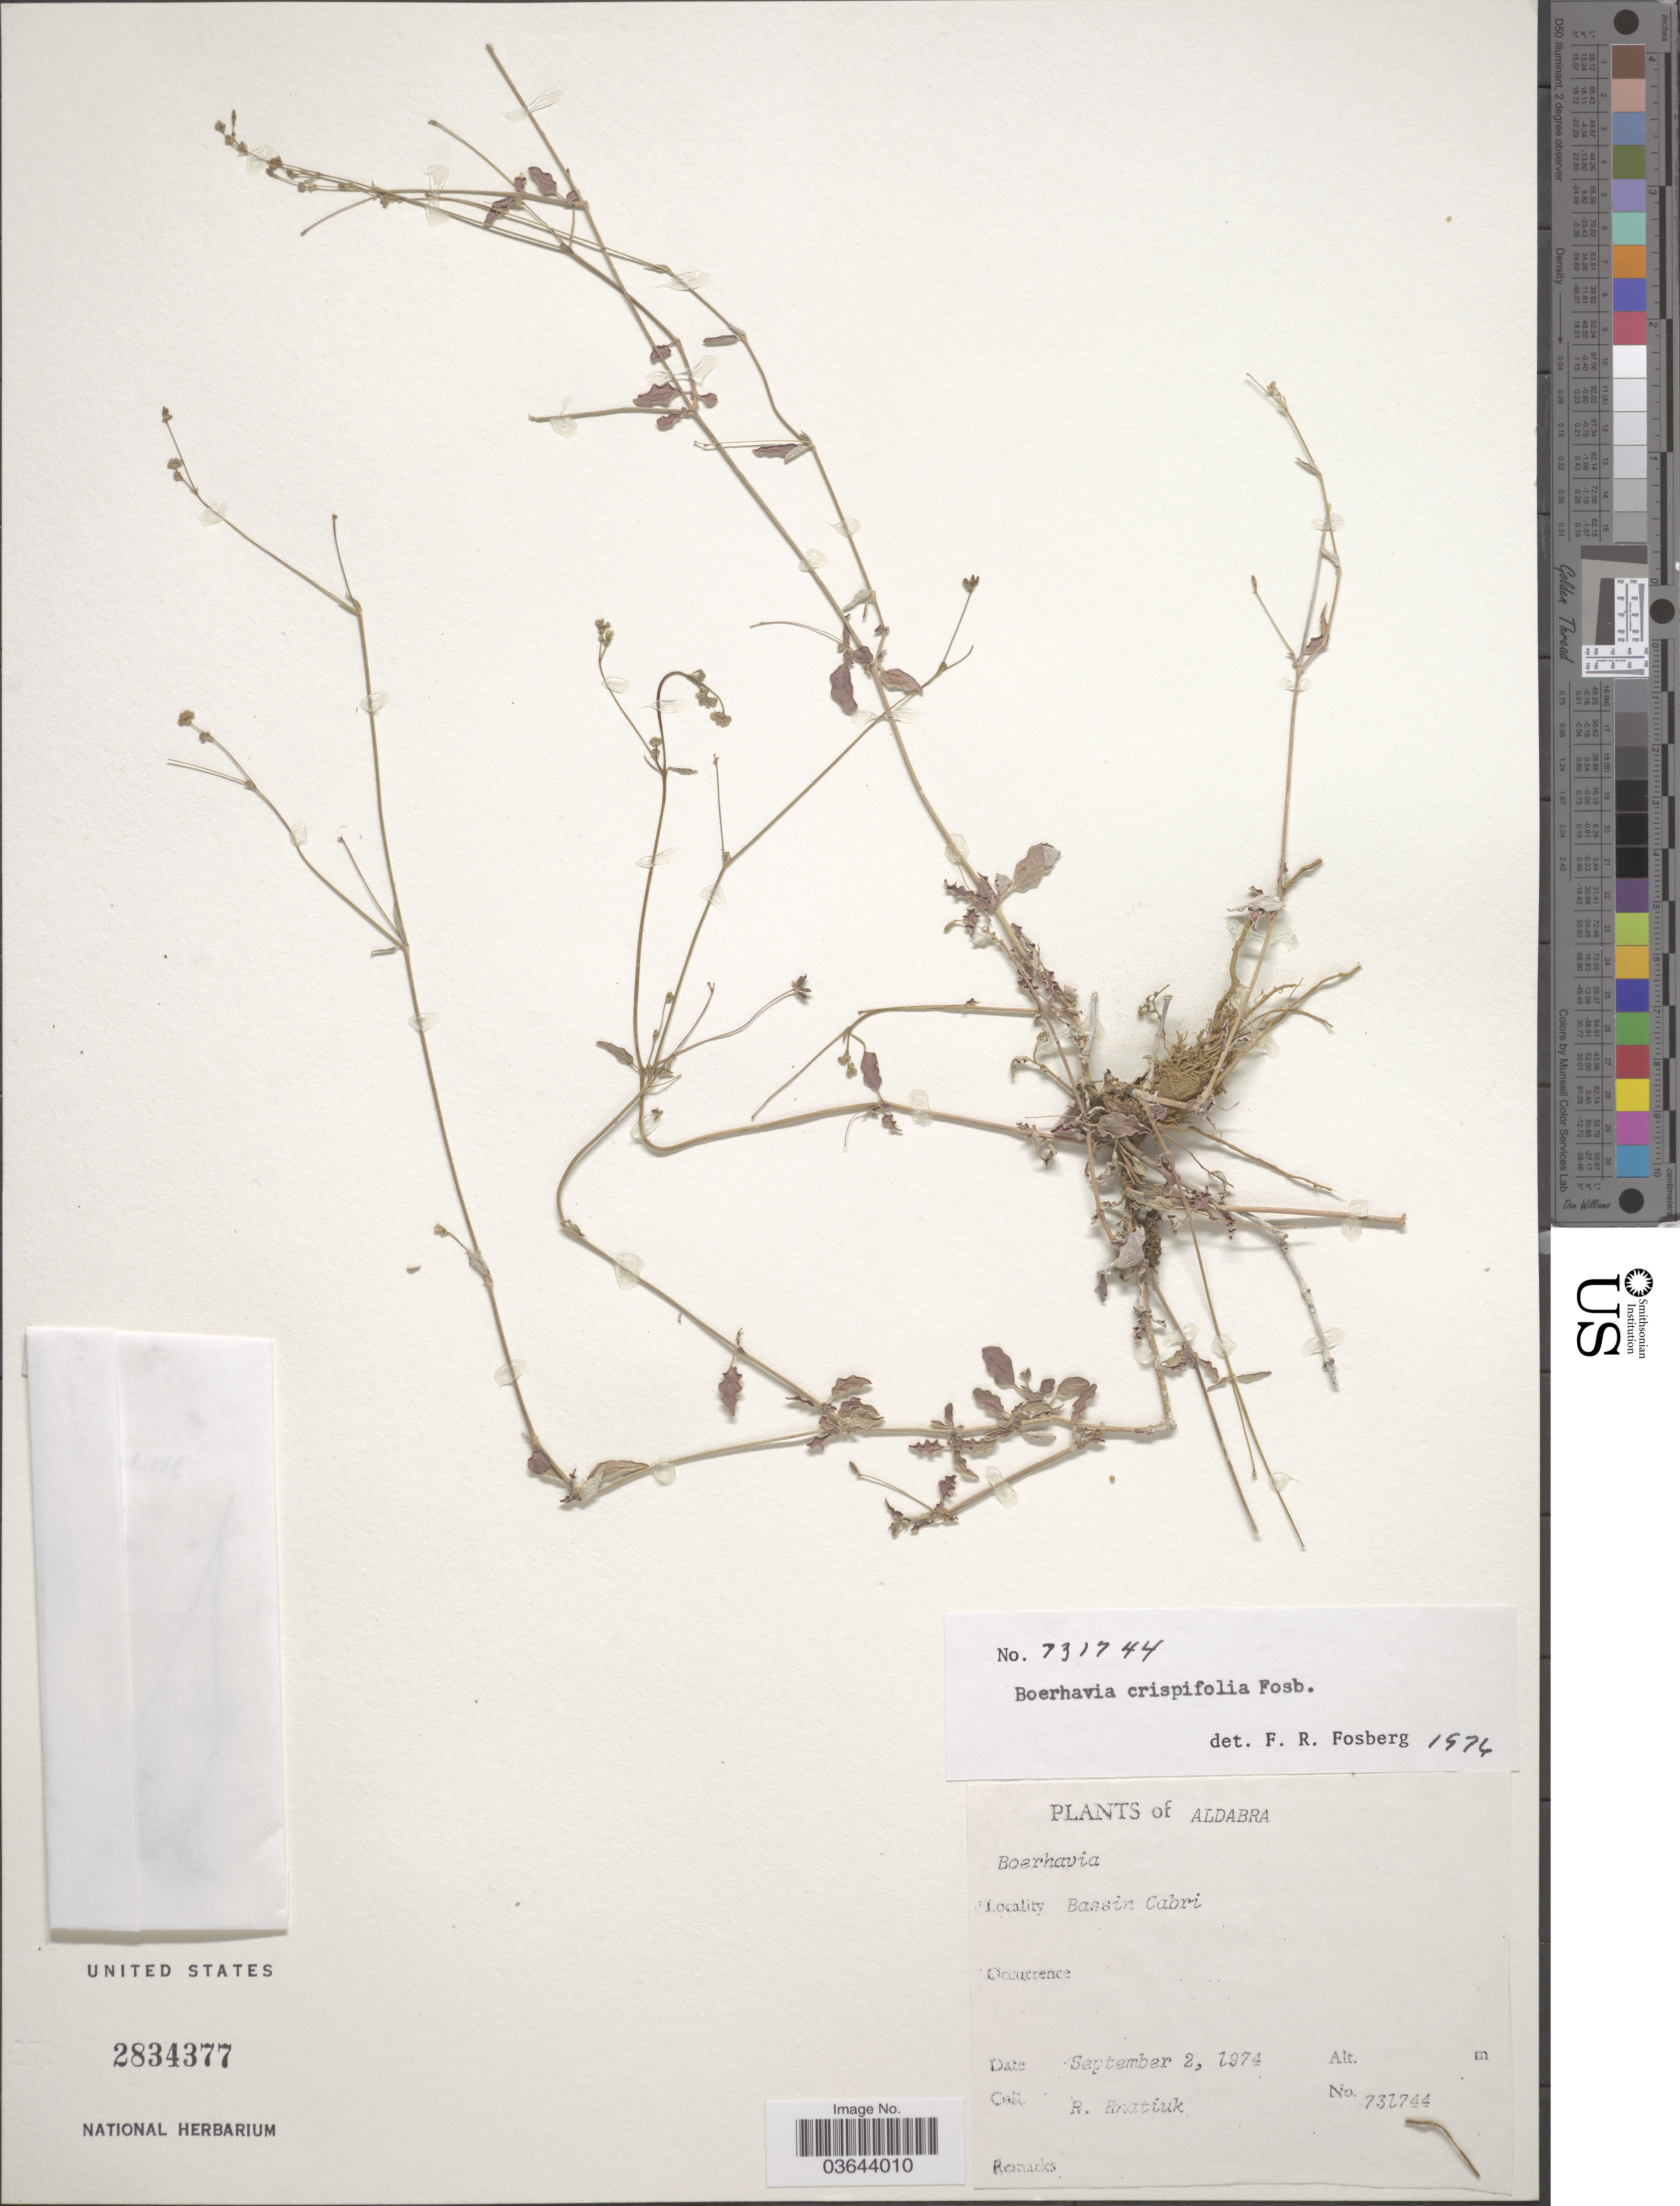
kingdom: Plantae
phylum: Tracheophyta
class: Magnoliopsida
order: Caryophyllales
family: Nyctaginaceae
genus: Boerhavia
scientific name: Boerhavia crispifolia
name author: Fosberg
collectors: R. Hnatiuk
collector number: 731744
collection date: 1974-09-02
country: Seychelles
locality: Aldabra. Bassin Cabri.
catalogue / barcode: US 2834377